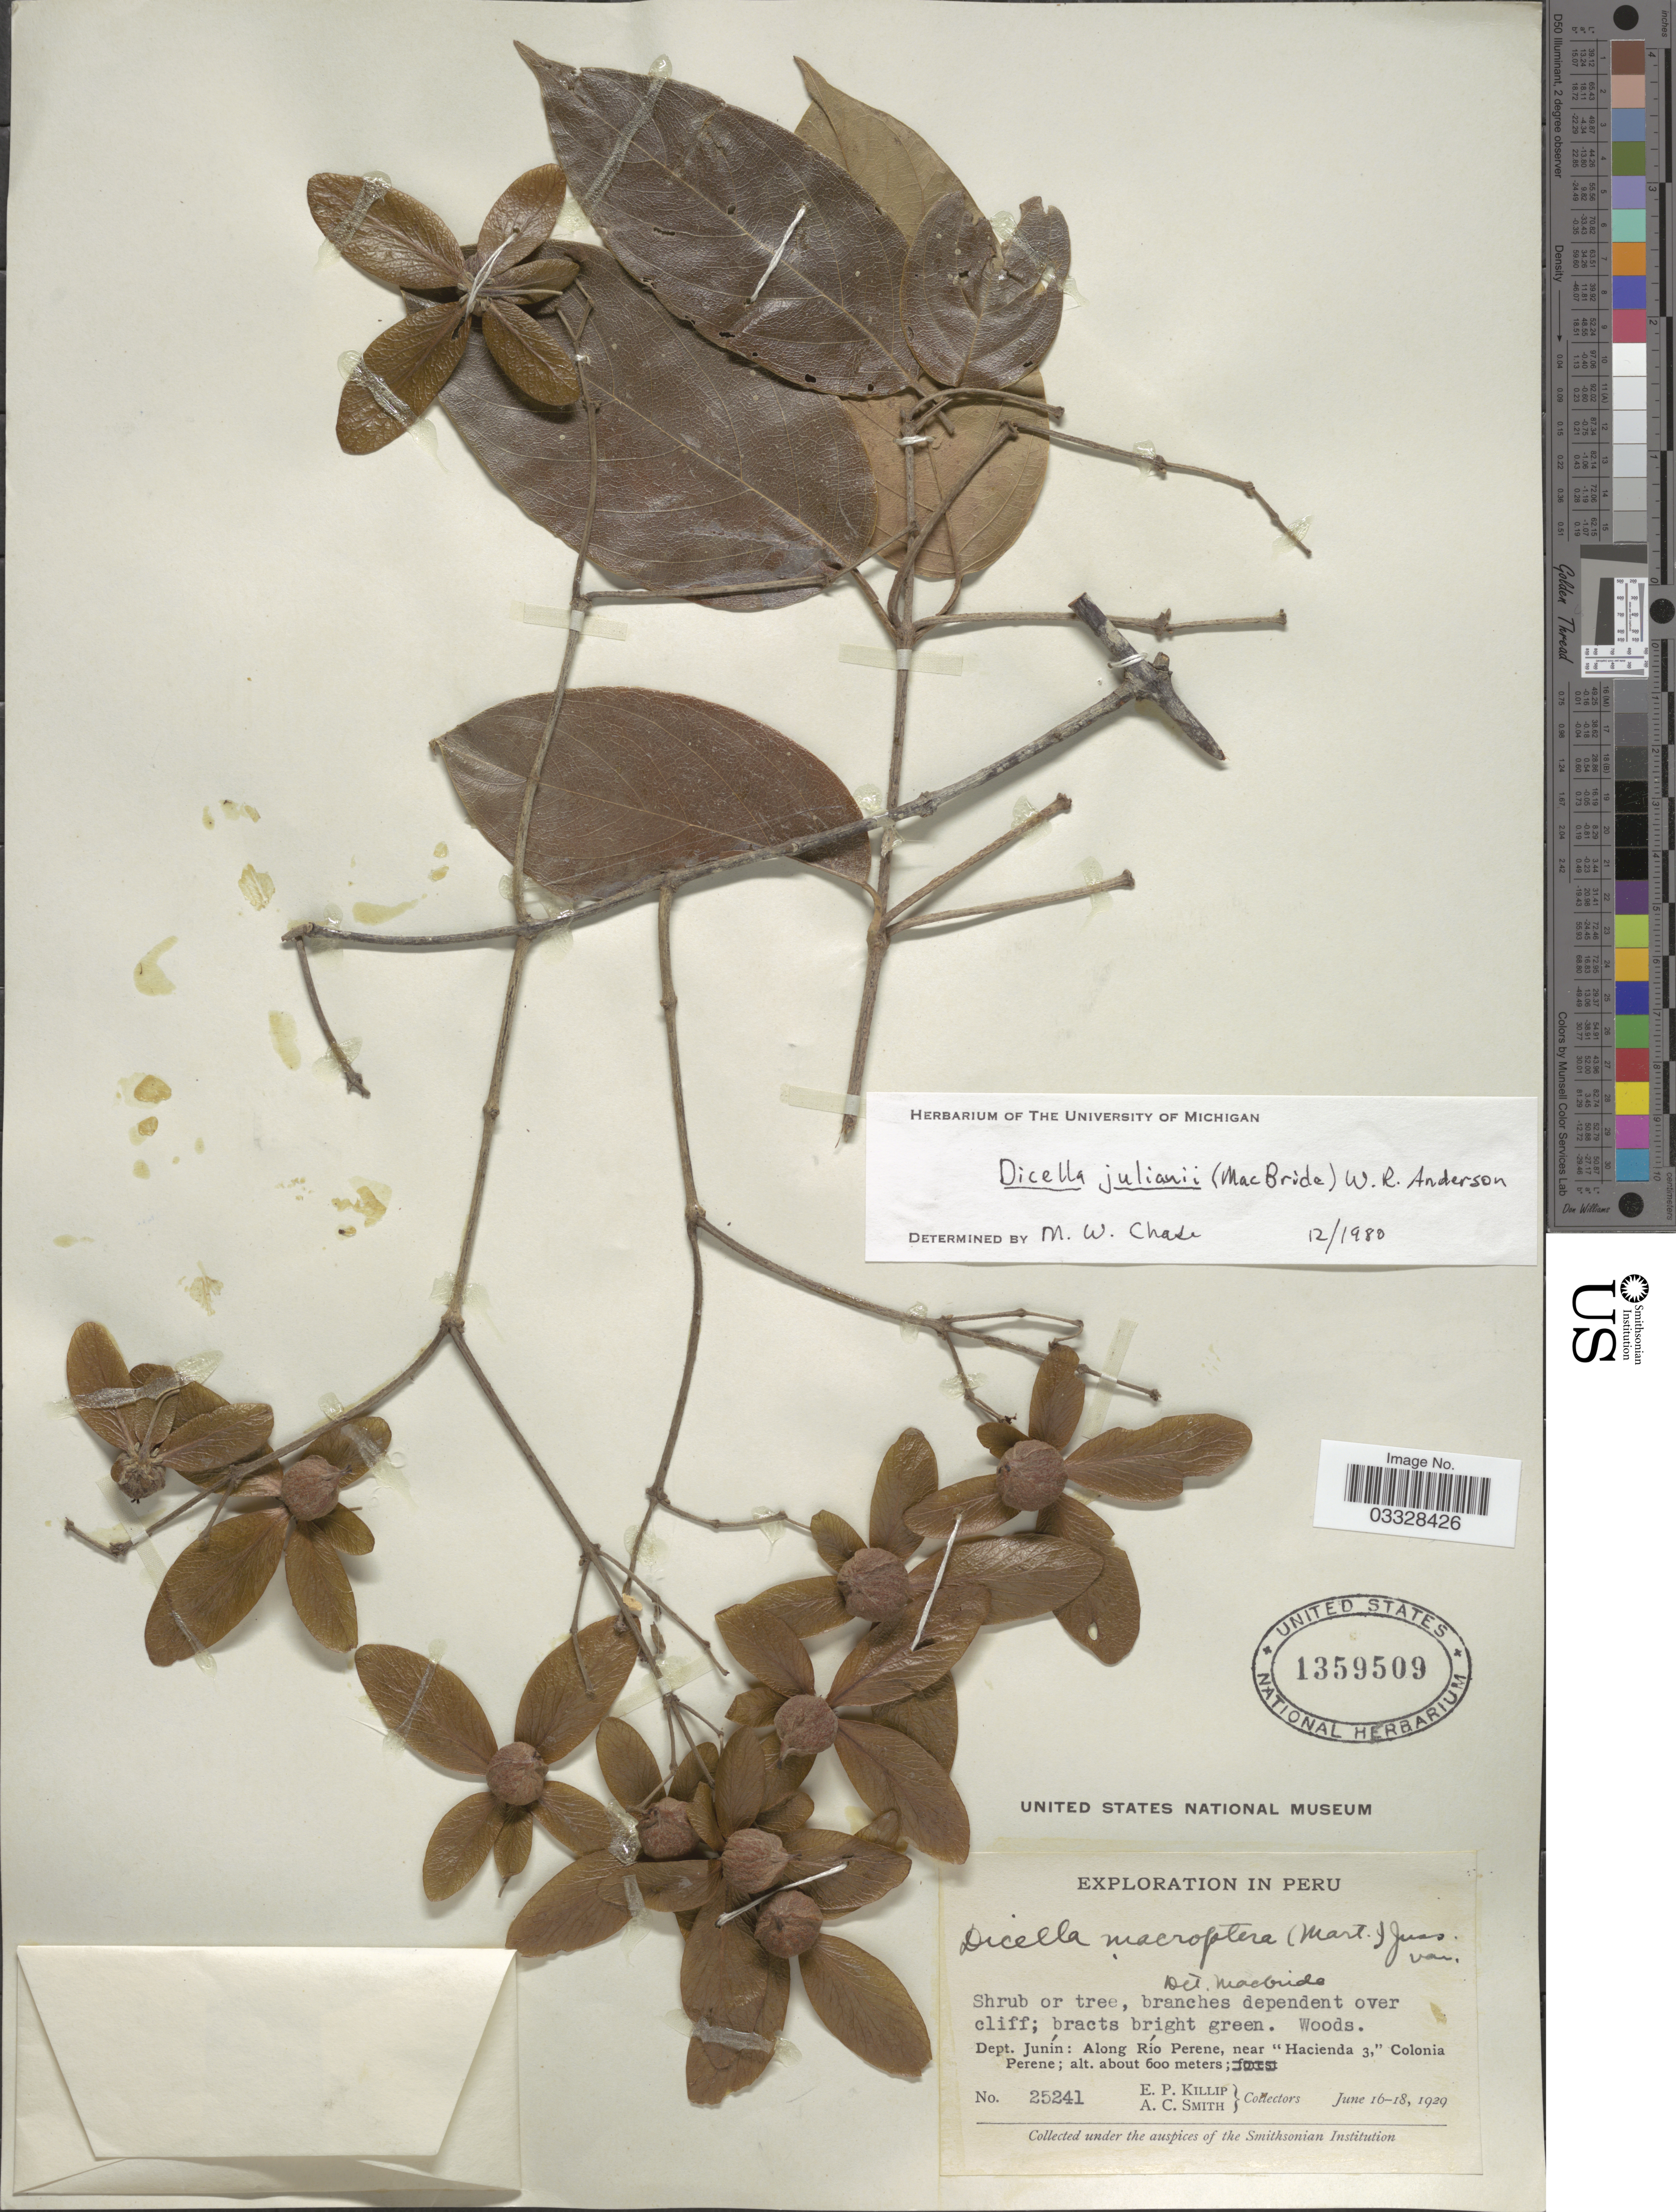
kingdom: Plantae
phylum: Tracheophyta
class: Magnoliopsida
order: Malpighiales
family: Malpighiaceae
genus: Dicella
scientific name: Dicella julianii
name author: (J.F. Macbr.) W.R. Anderson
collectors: E. P. Killip & A. C. Smith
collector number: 25241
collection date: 1929-06-16/1929-06-18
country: Peru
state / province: Junín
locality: Dept. Junín: Along Río Perene, near "Hacienda 3", Colonia Perene.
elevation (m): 600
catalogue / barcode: US 1359509